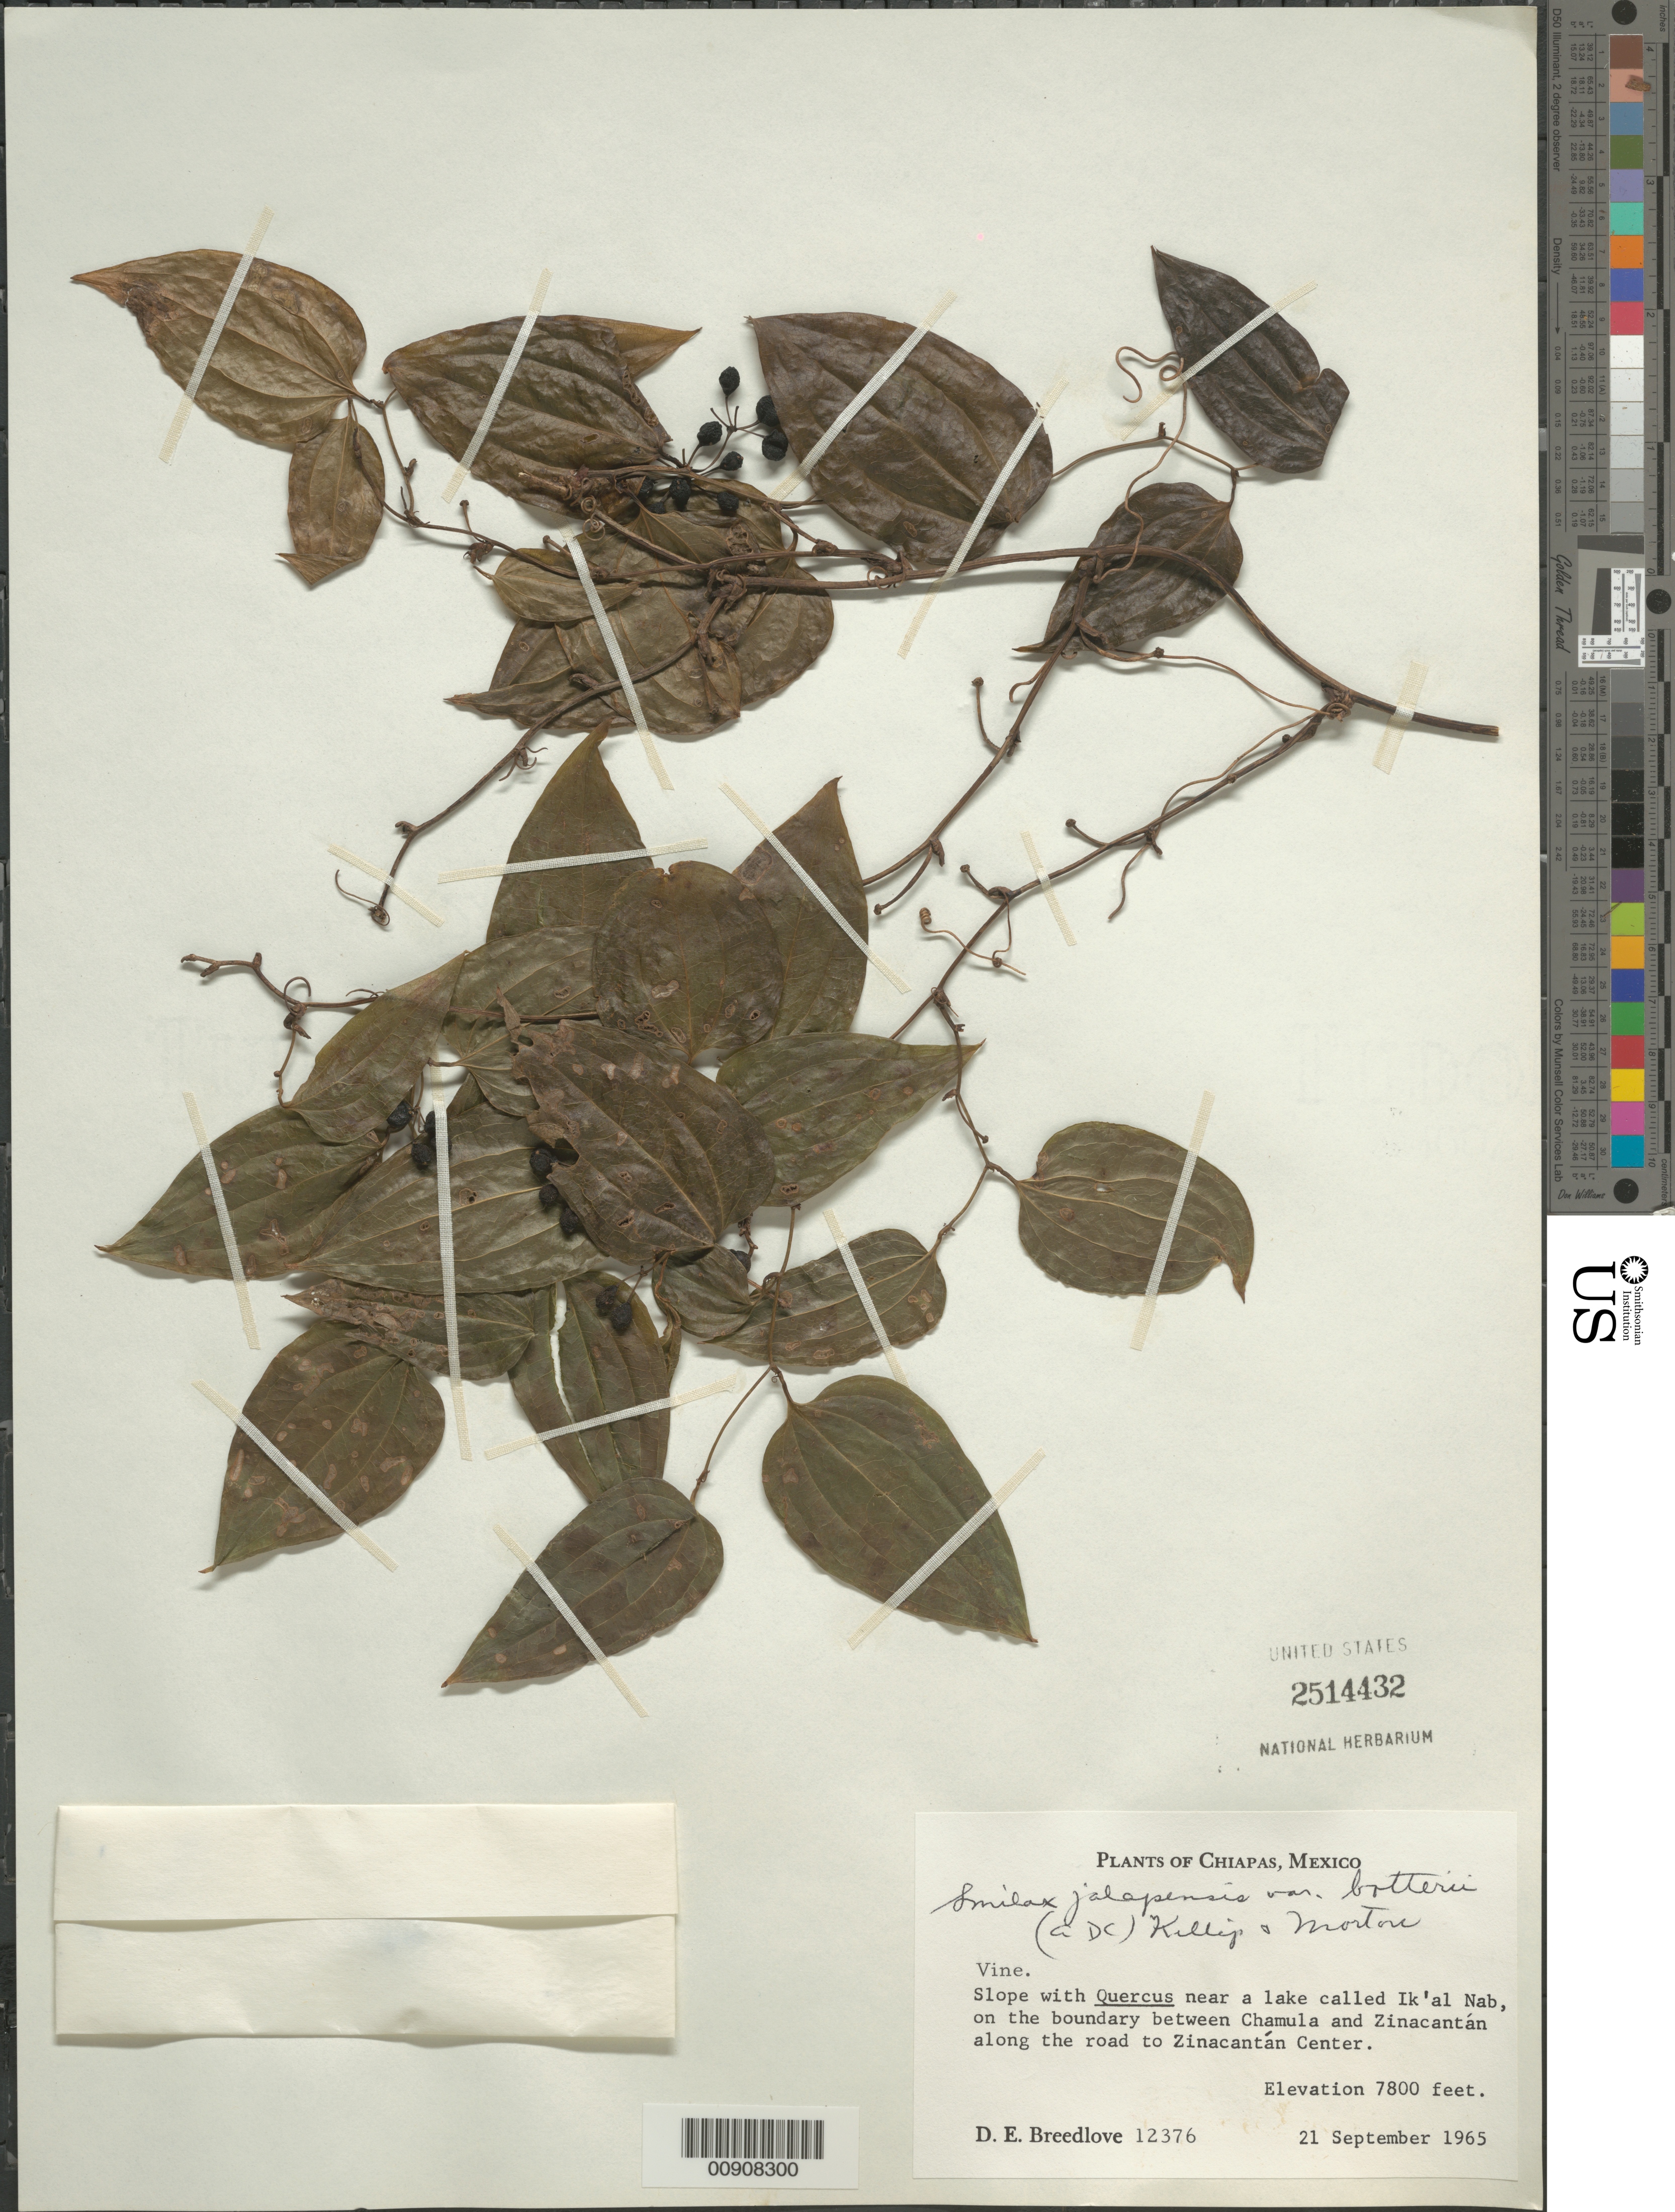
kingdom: Plantae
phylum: Tracheophyta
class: Liliopsida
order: Liliales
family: Smilacaceae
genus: Smilax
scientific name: Smilax jalapensis var. botteri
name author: (A. DC.) Killip & C.V. Morton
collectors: D. E. Breedlove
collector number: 12376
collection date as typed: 21 Sep 1965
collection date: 1965-09-21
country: Mexico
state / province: Chiapas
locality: Near a lake called Ik'al Nab, on the boundary between Chamula and Zinacantán along the road to Zinacantán Center, Chiapas.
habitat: Slope with Quercus.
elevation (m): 2377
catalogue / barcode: US 2514432